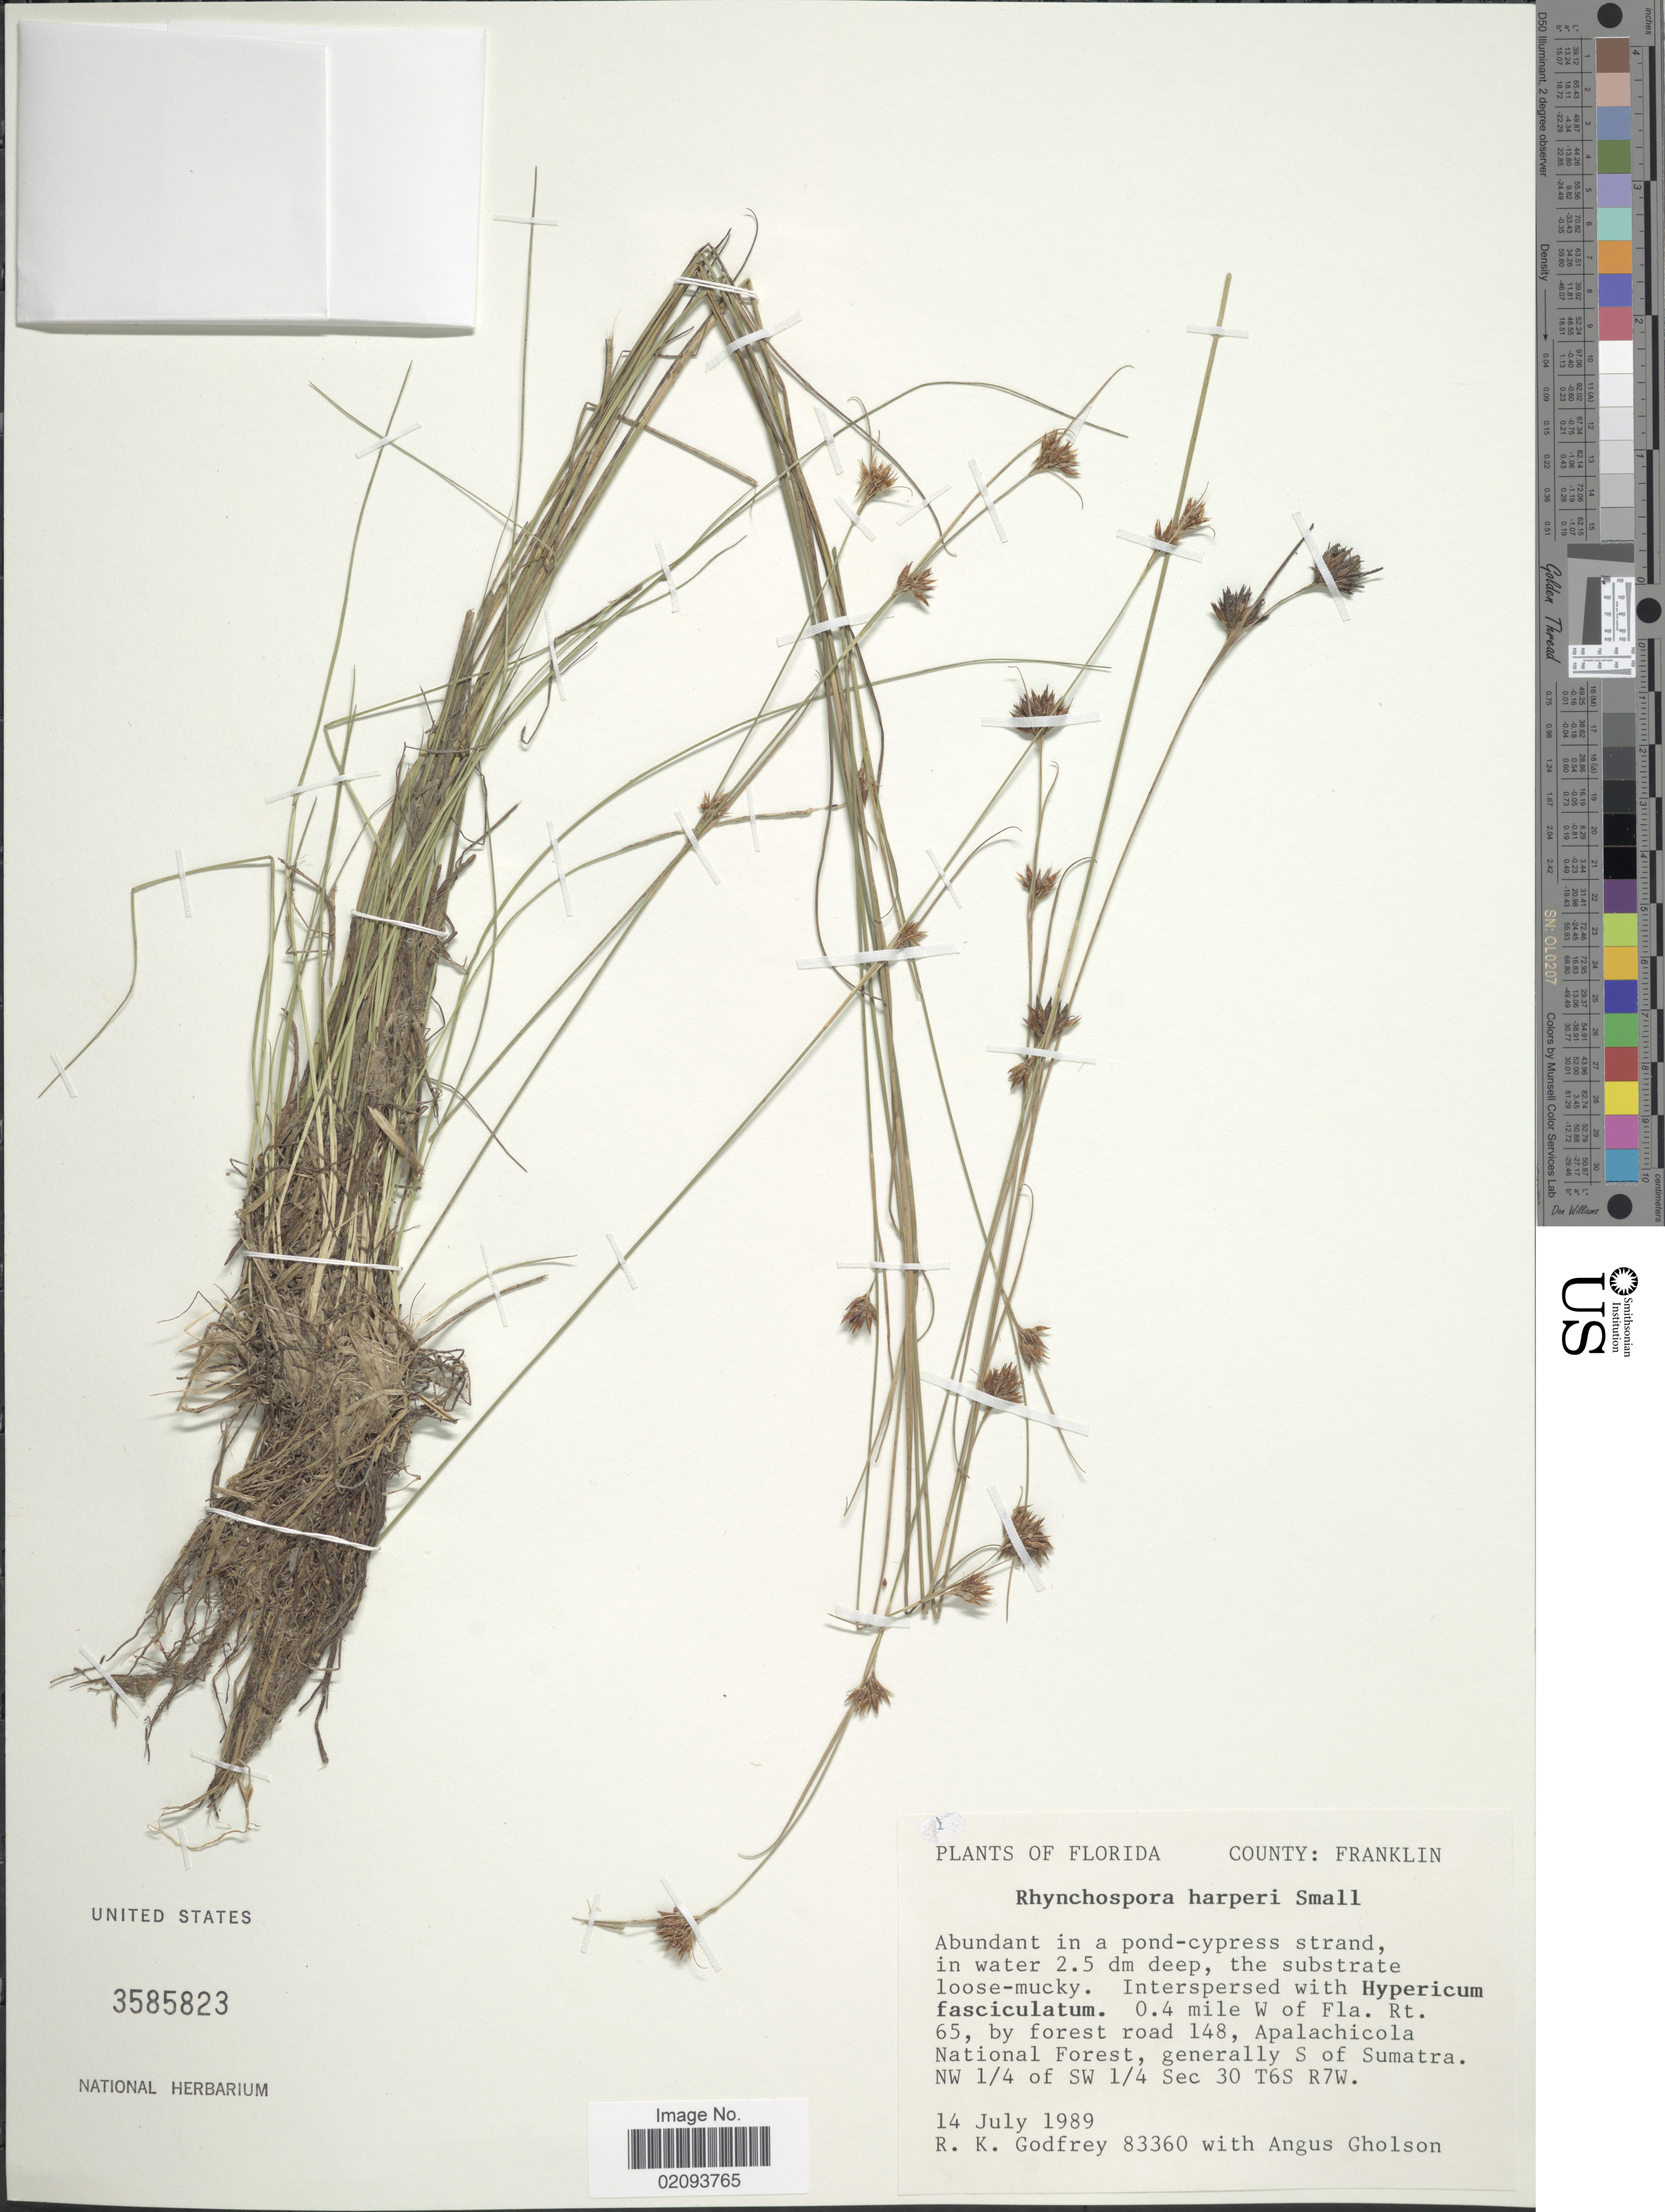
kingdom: Plantae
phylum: Tracheophyta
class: Liliopsida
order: Poales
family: Cyperaceae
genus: Rhynchospora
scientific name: Rhynchospora harperi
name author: Small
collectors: R. K. Godfrey & A. Gholson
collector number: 83360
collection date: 1989-07-14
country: United States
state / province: Florida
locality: County: Franklin. 0.4 mile W of Fla. Rt. 65, by forest road 148, Apalachicola National Fores, generally S of Sumatra. NW 1/4 of SW 1/4 Sec 30 T6S R7W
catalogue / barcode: US 3585823